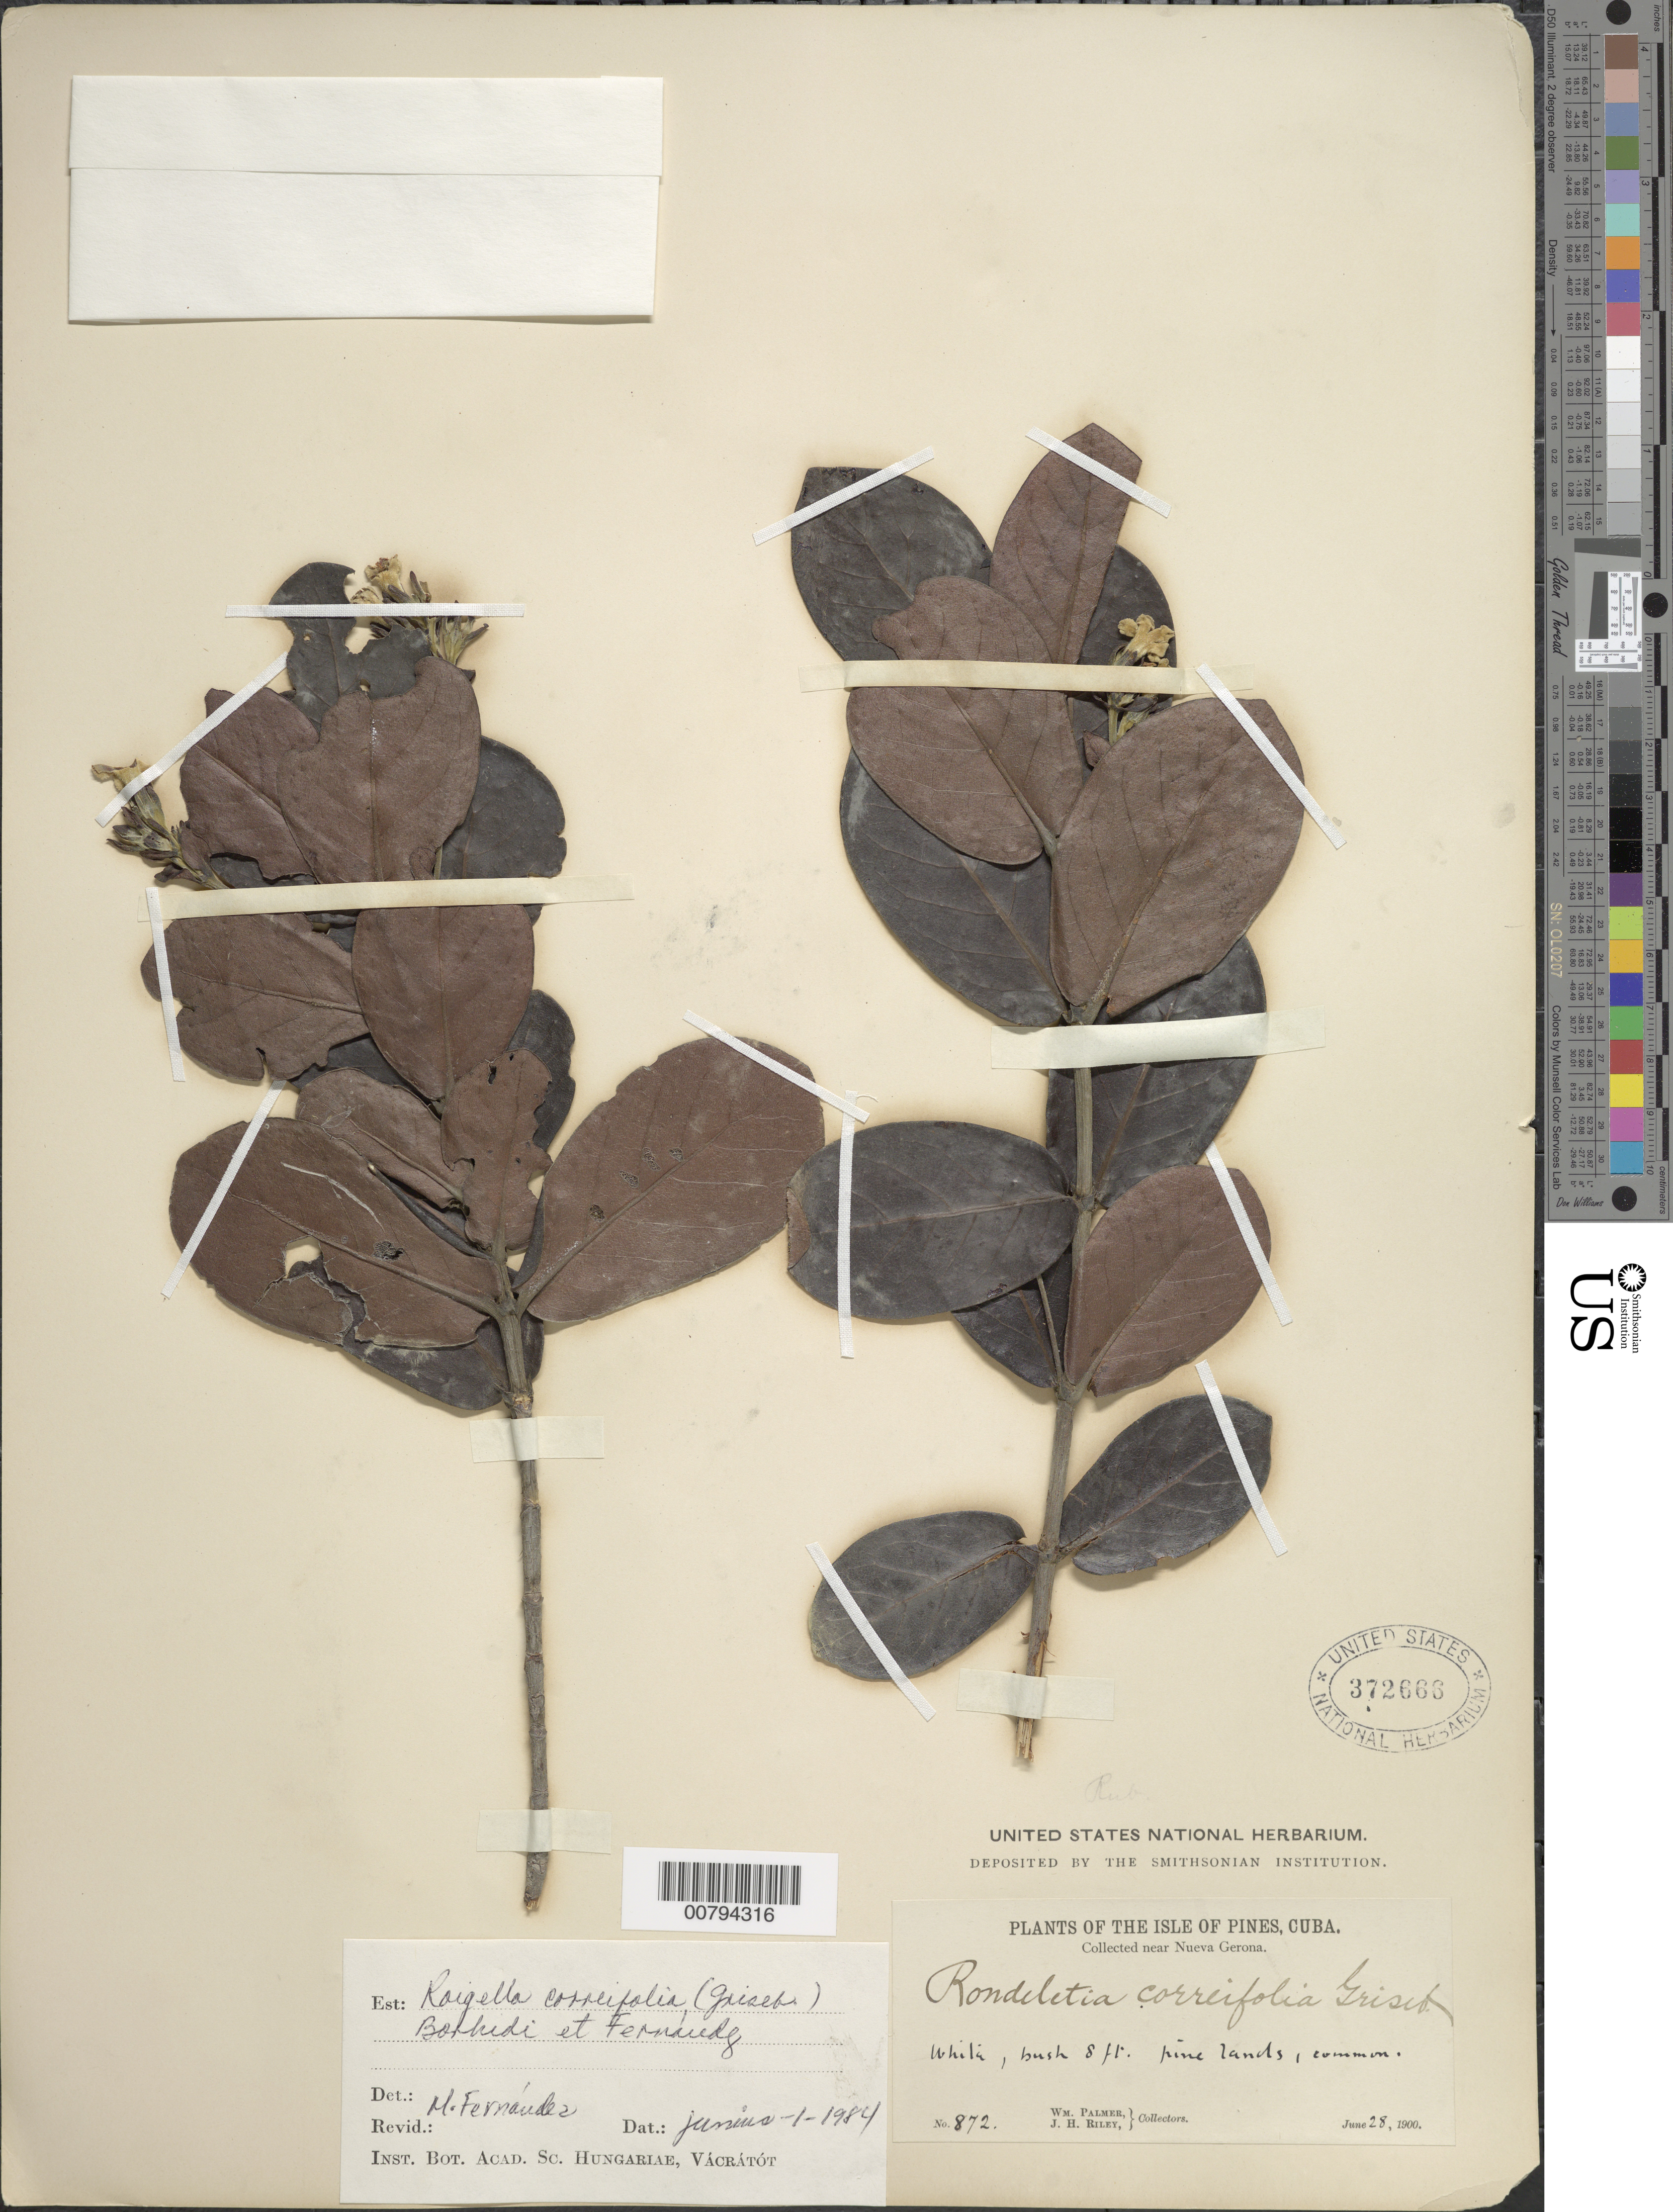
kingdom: Plantae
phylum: Tracheophyta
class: Magnoliopsida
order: Gentianales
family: Rubiaceae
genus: Rondeletia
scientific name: Rondeletia royenaefolia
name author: DC.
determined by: Fernández, M.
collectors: W. Palmer & J. H. Riley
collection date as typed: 28 Jun 1900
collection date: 1900-06-28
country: Cuba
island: Isla de la Juventud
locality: Near Nueva Gerona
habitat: Pinelands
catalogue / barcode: US 372666